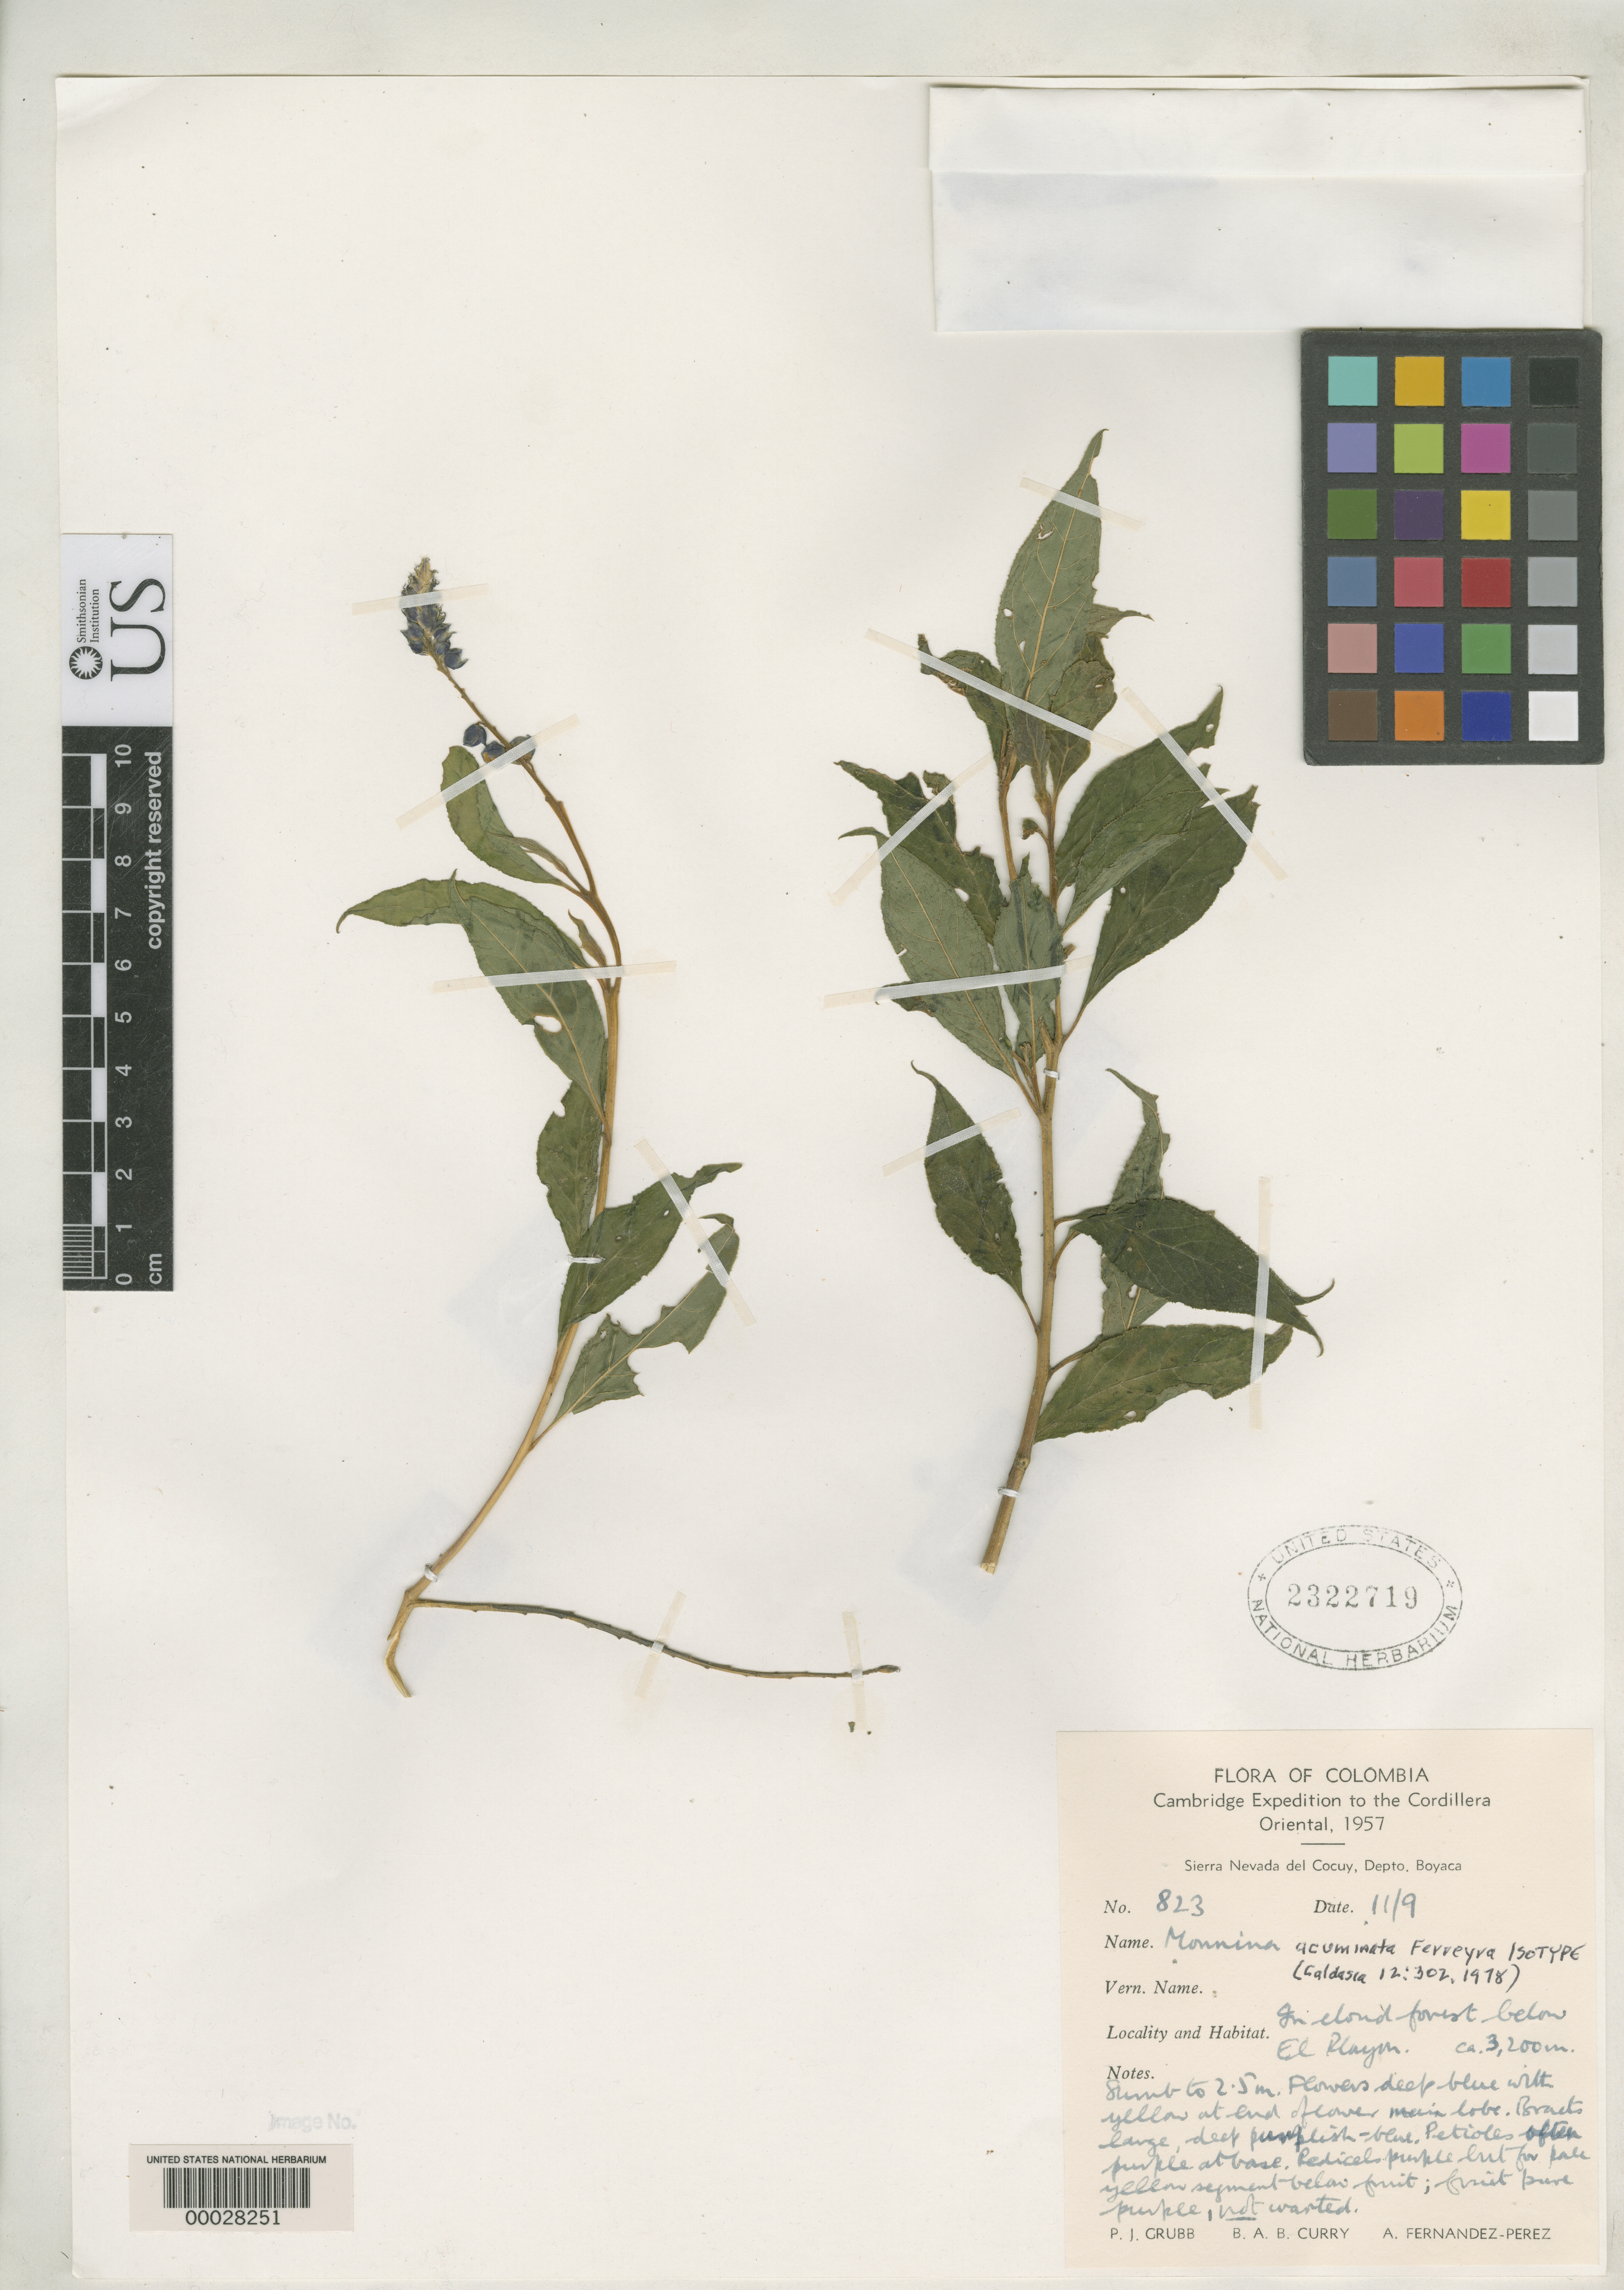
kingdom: Plantae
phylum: Tracheophyta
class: Magnoliopsida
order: Fabales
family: Polygalaceae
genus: Monnina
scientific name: Monnina acuminata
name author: Ferreyra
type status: Isotype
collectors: P. J. Grubb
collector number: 823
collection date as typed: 09 Nov 1957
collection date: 1957-11-09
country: Colombia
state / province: Boyacá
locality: Sierra Nevada del Cocuy.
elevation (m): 3200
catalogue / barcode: US 2322719